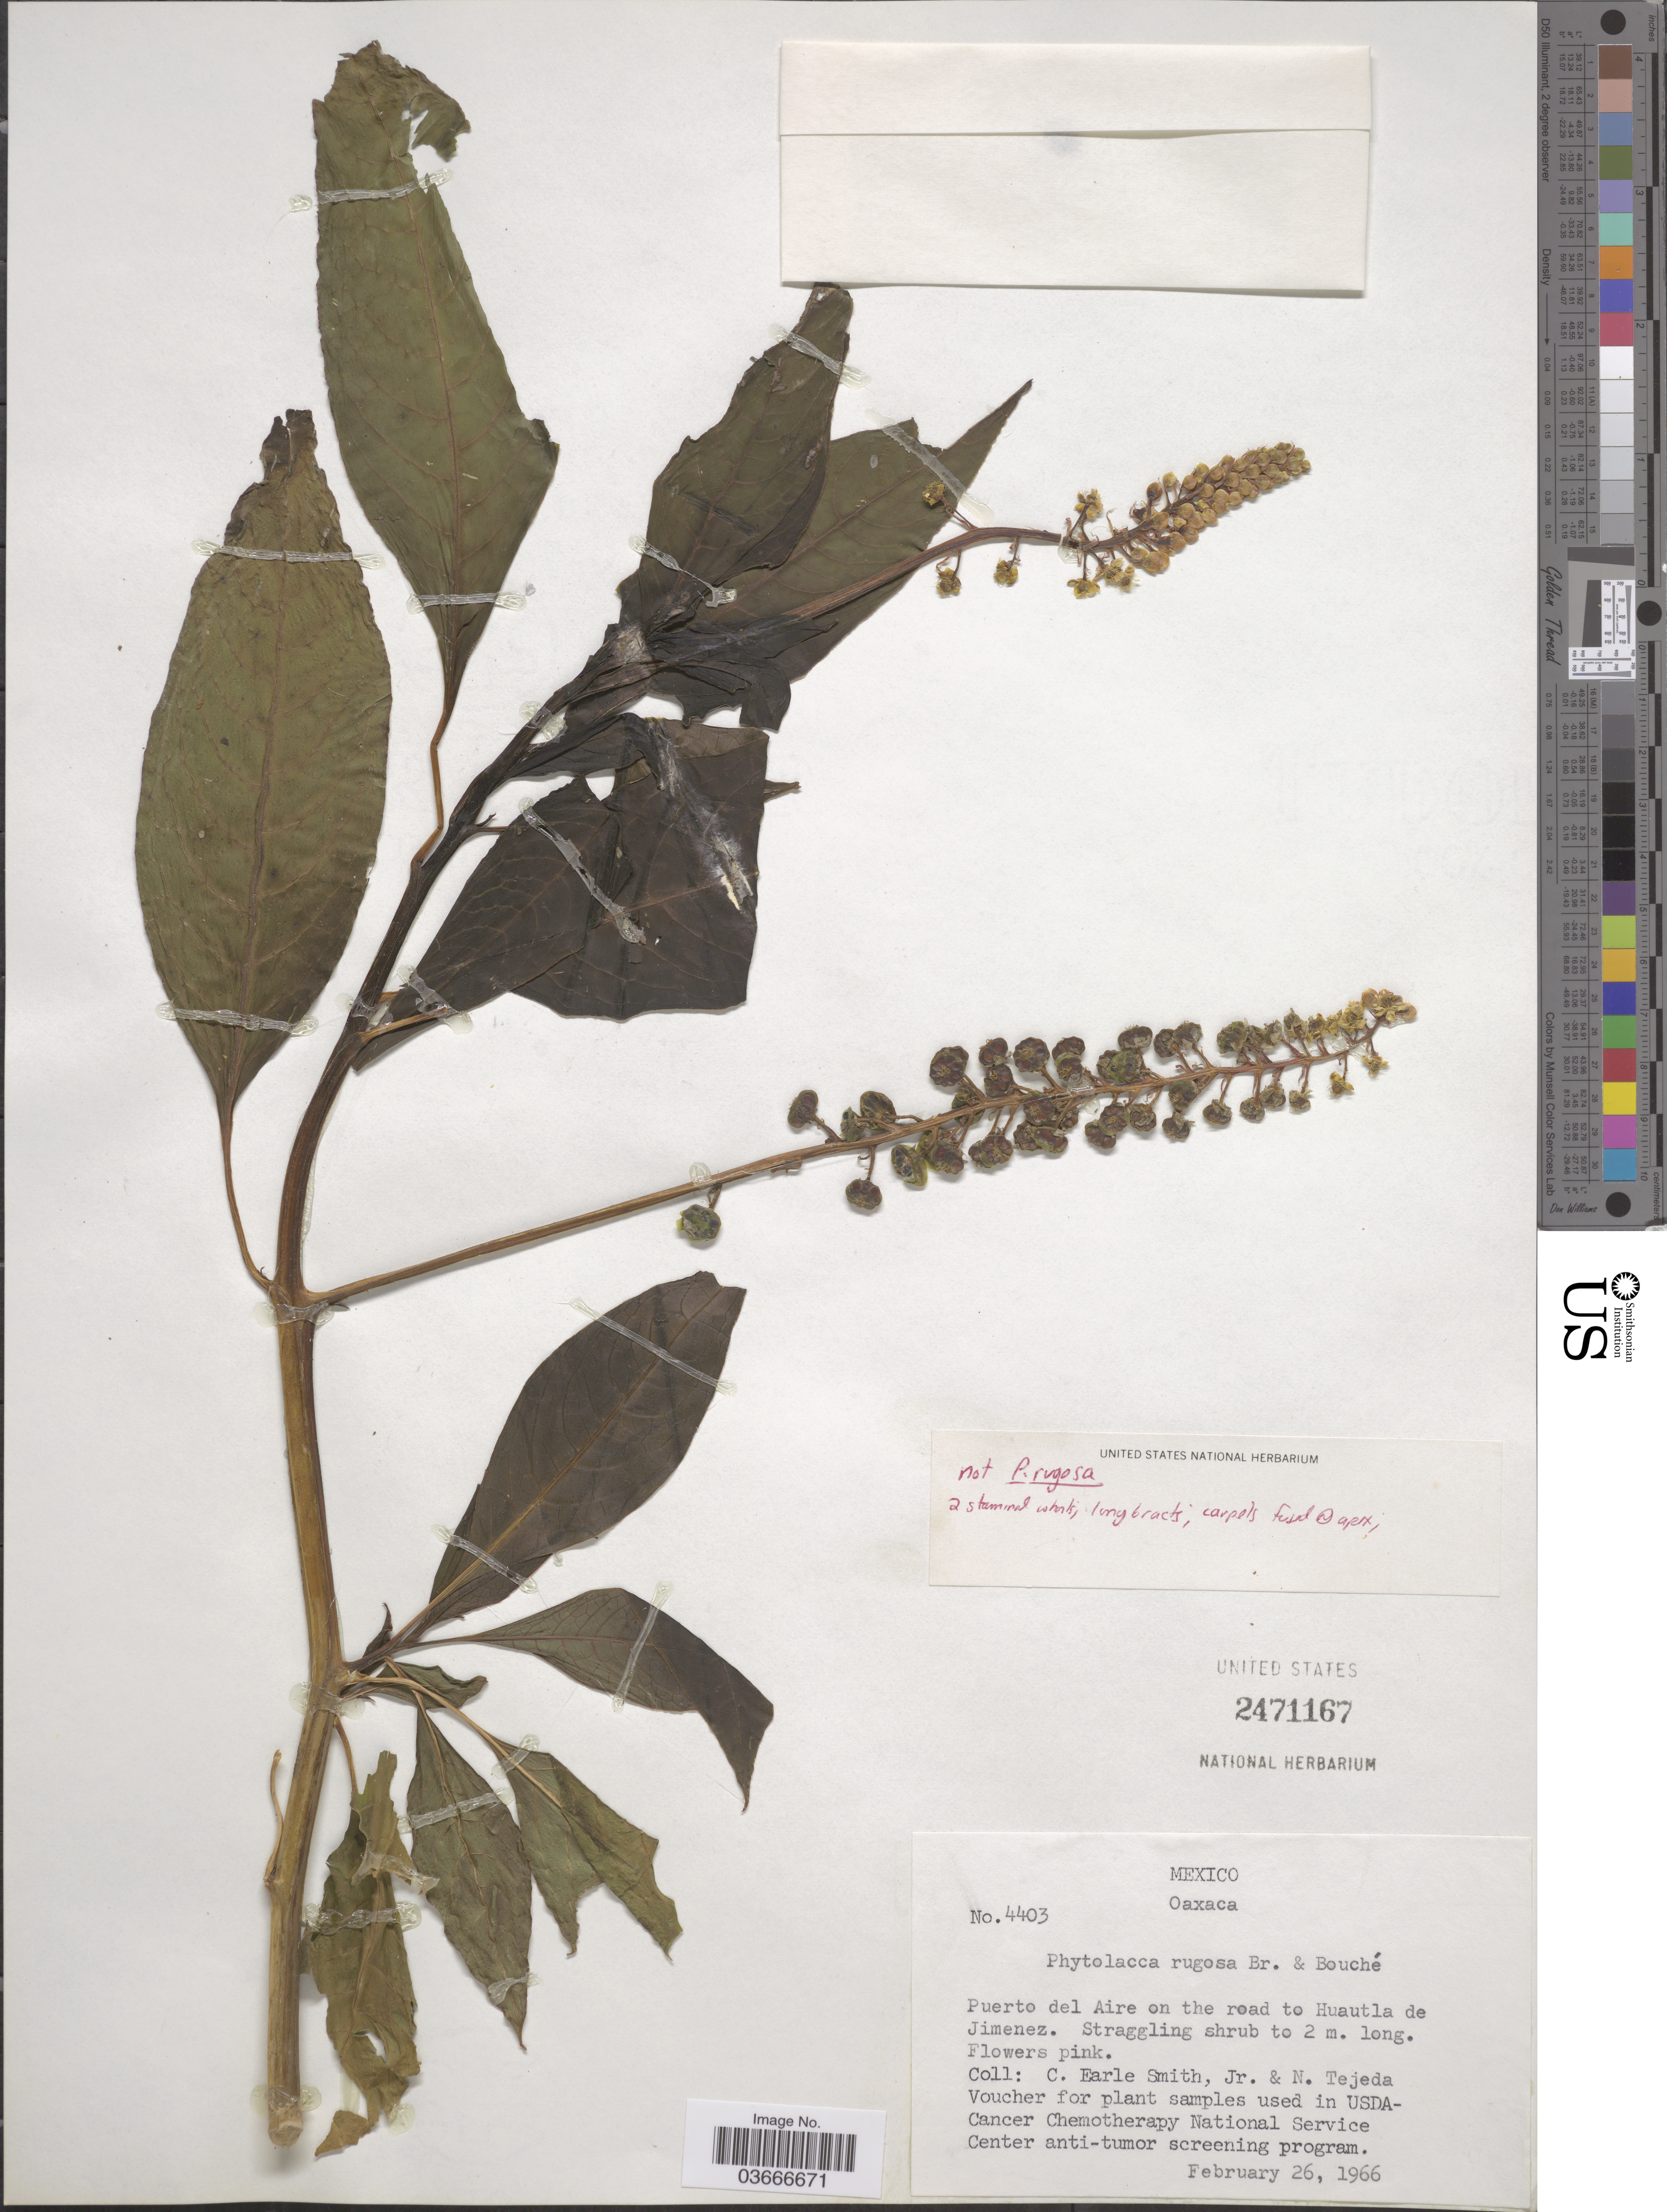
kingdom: Plantae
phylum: Tracheophyta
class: Magnoliopsida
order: Caryophyllales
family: Phytolaccaceae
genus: Phytolacca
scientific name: Phytolacca sp.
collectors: C. E. Smith Jr. & N. Tejeda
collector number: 4403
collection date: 1966-02-26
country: Mexico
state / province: Oaxaca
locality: Puerto del Aire on the road to Huautla de Jimenez.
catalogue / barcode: US 2471167